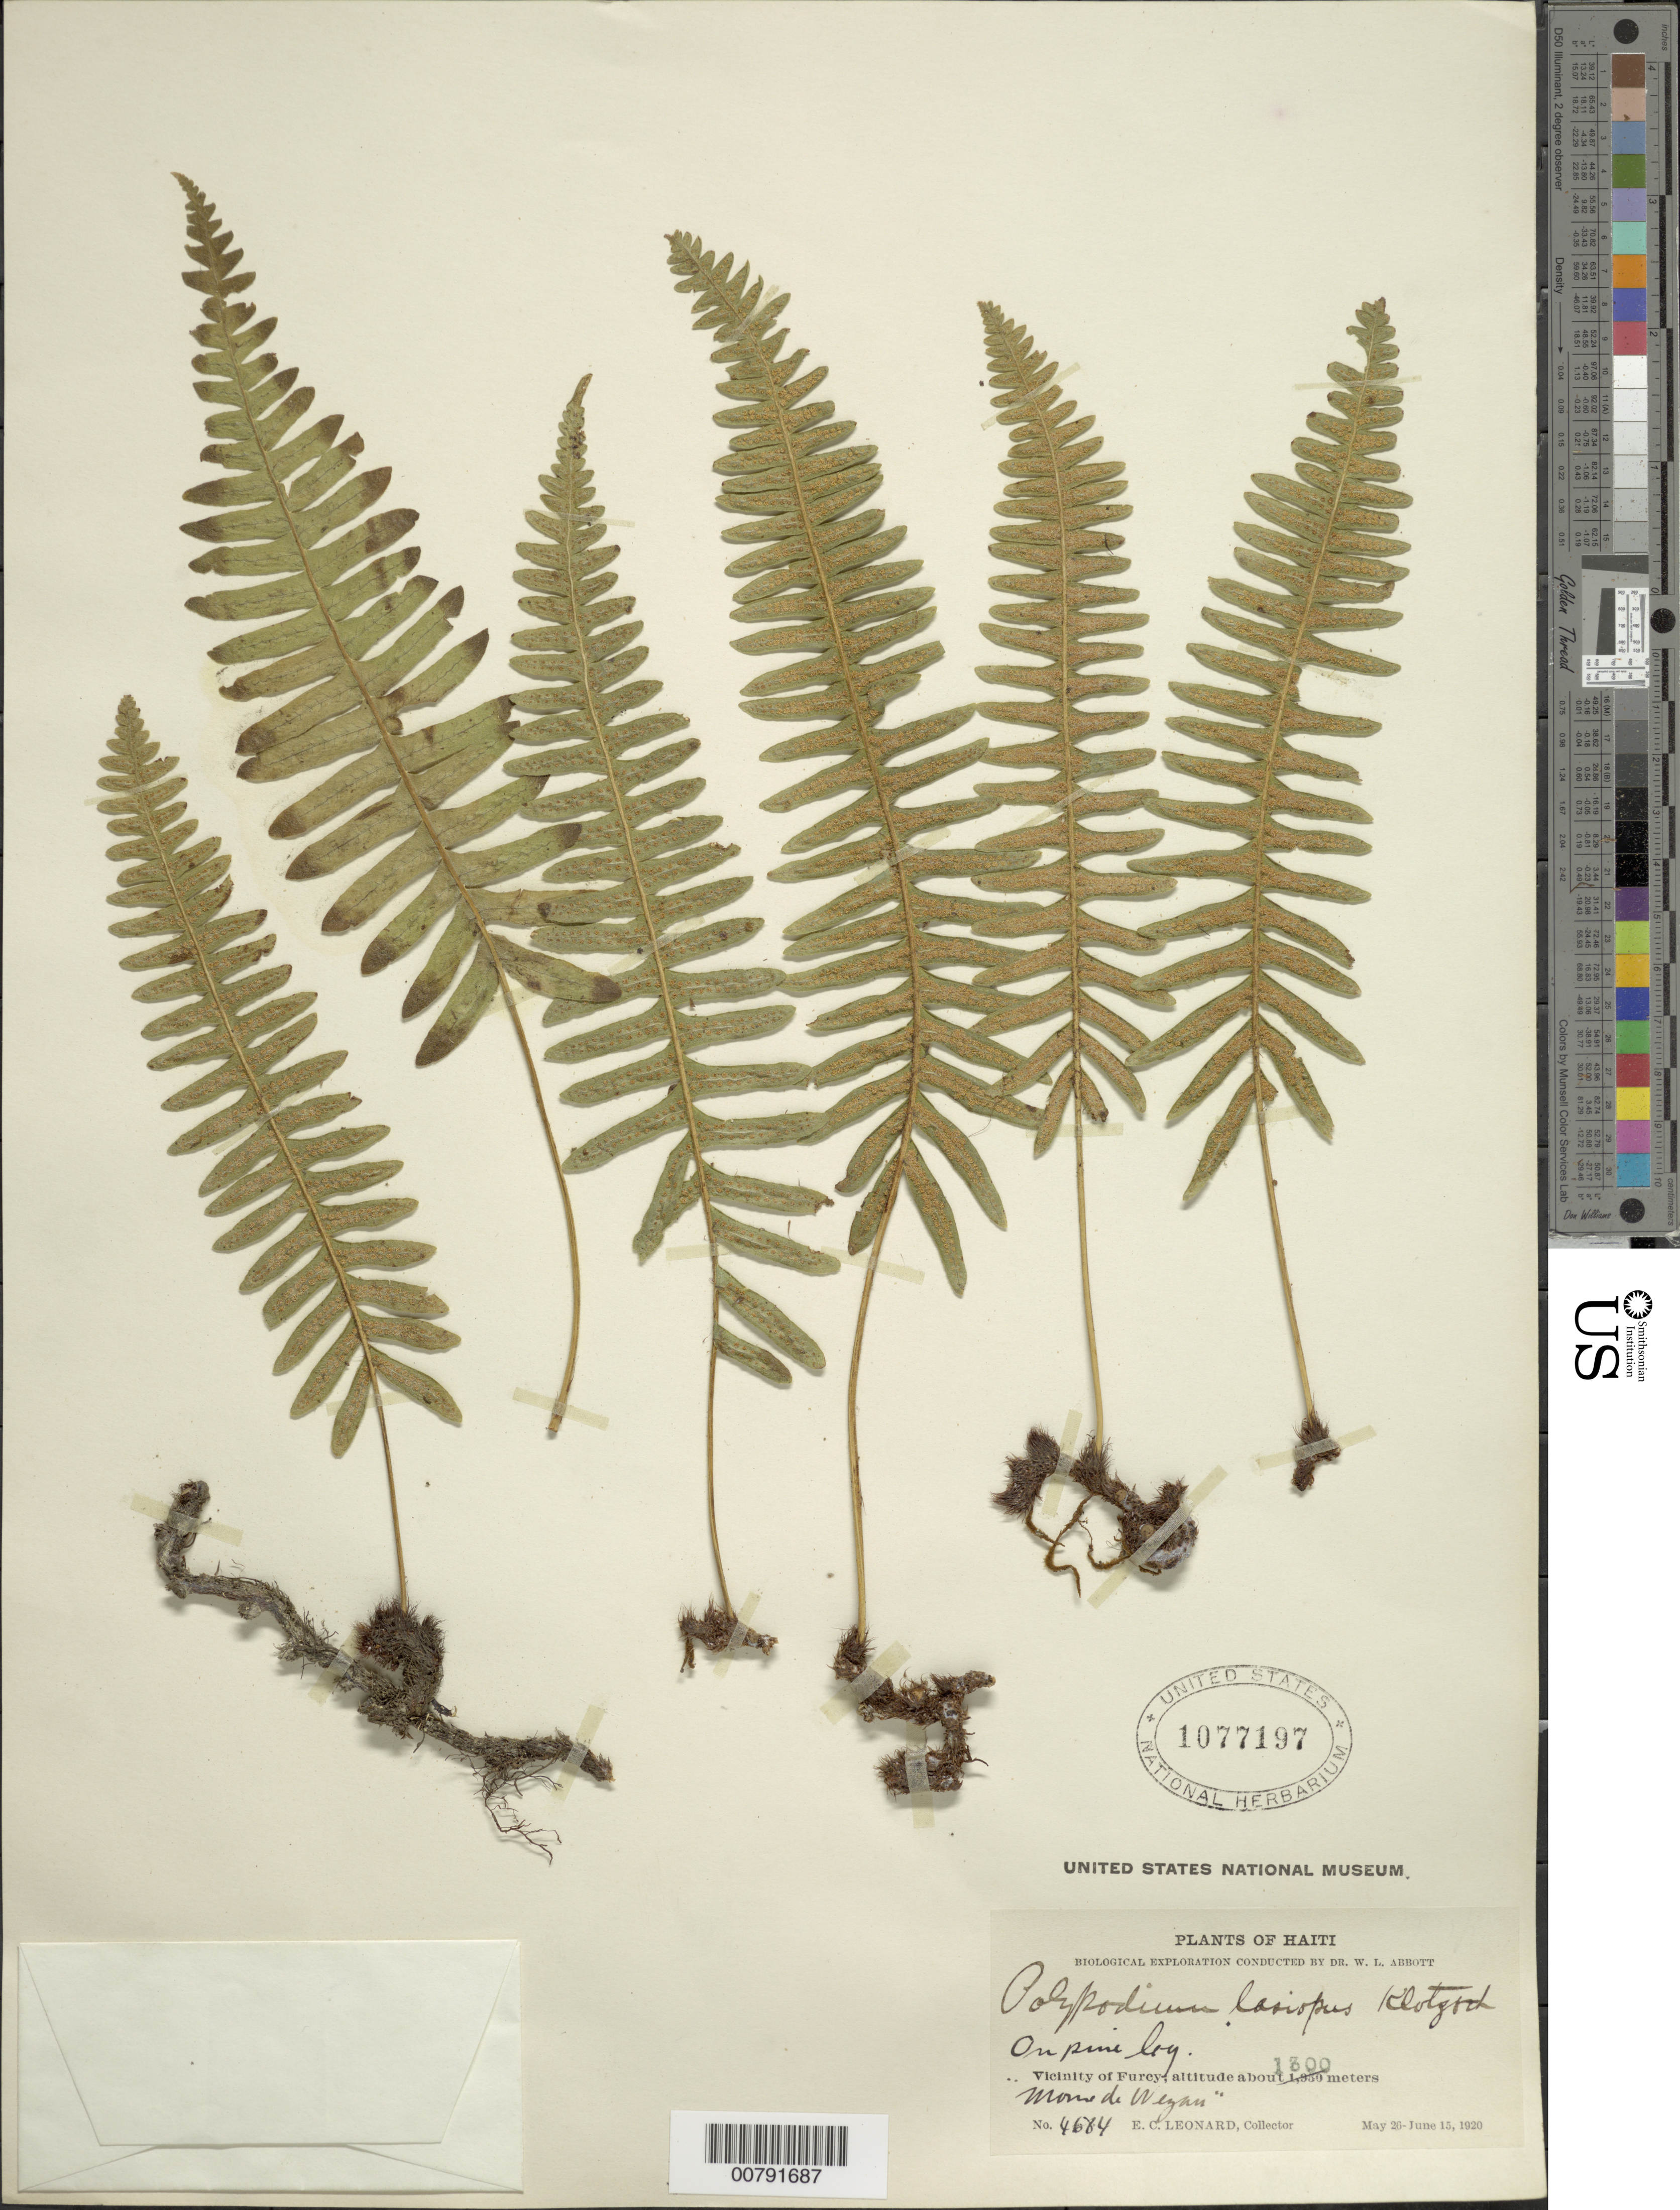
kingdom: Plantae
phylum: Tracheophyta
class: Polypodiopsida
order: Polypodiales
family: Polypodiaceae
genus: Serpocaulon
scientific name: Serpocaulon lasiopus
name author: (Klotzsch) A.R. Sm.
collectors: E. C. Leonard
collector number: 4684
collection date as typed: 26 May 1920 15 Jun 1920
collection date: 1920-05-26/1920-06-15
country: Haiti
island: Hispaniola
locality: Mission vicinity, Morne de Weyan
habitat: On pine log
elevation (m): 1300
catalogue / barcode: US 1077197